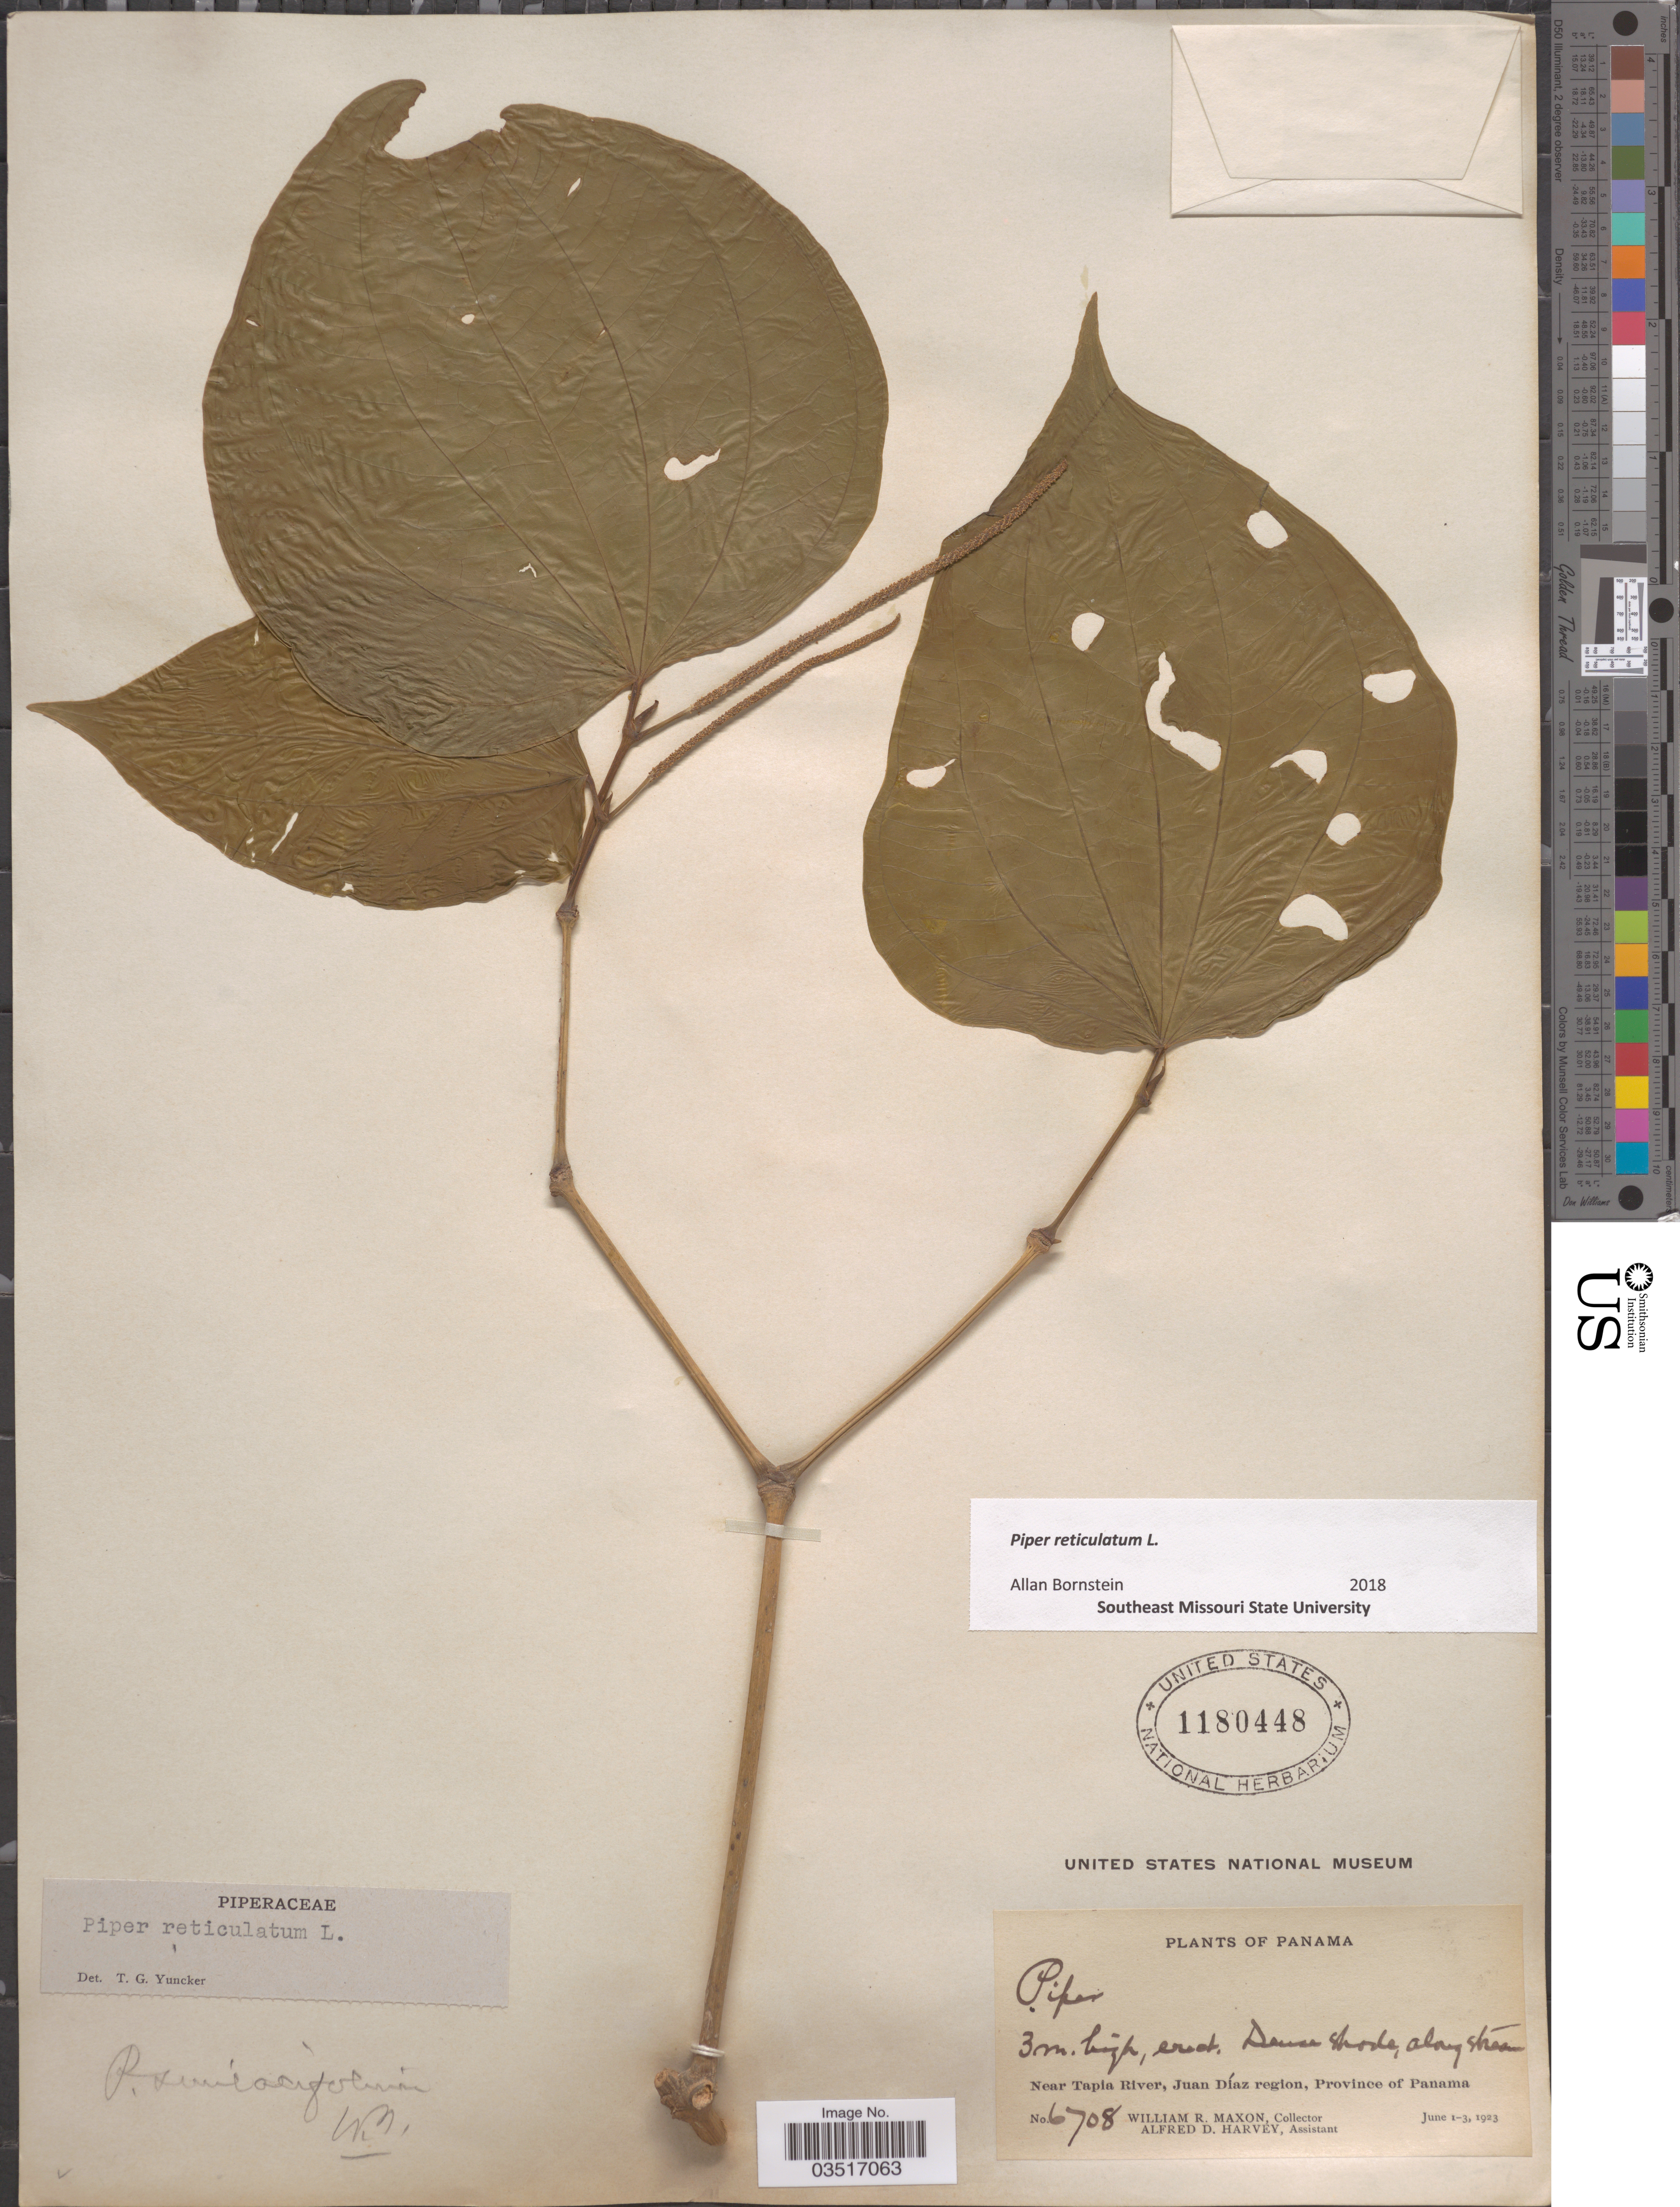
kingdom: Plantae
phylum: Tracheophyta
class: Magnoliopsida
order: Piperales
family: Piperaceae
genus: Piper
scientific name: Piper reticulatum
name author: L.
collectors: W. R. Maxon & A. D. Harvey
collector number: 6708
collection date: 1923-06-01/1923-06-03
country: Panama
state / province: Panamá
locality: Near Tapia River, Juan Díaz region, Province of Panama.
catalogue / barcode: US 1180448